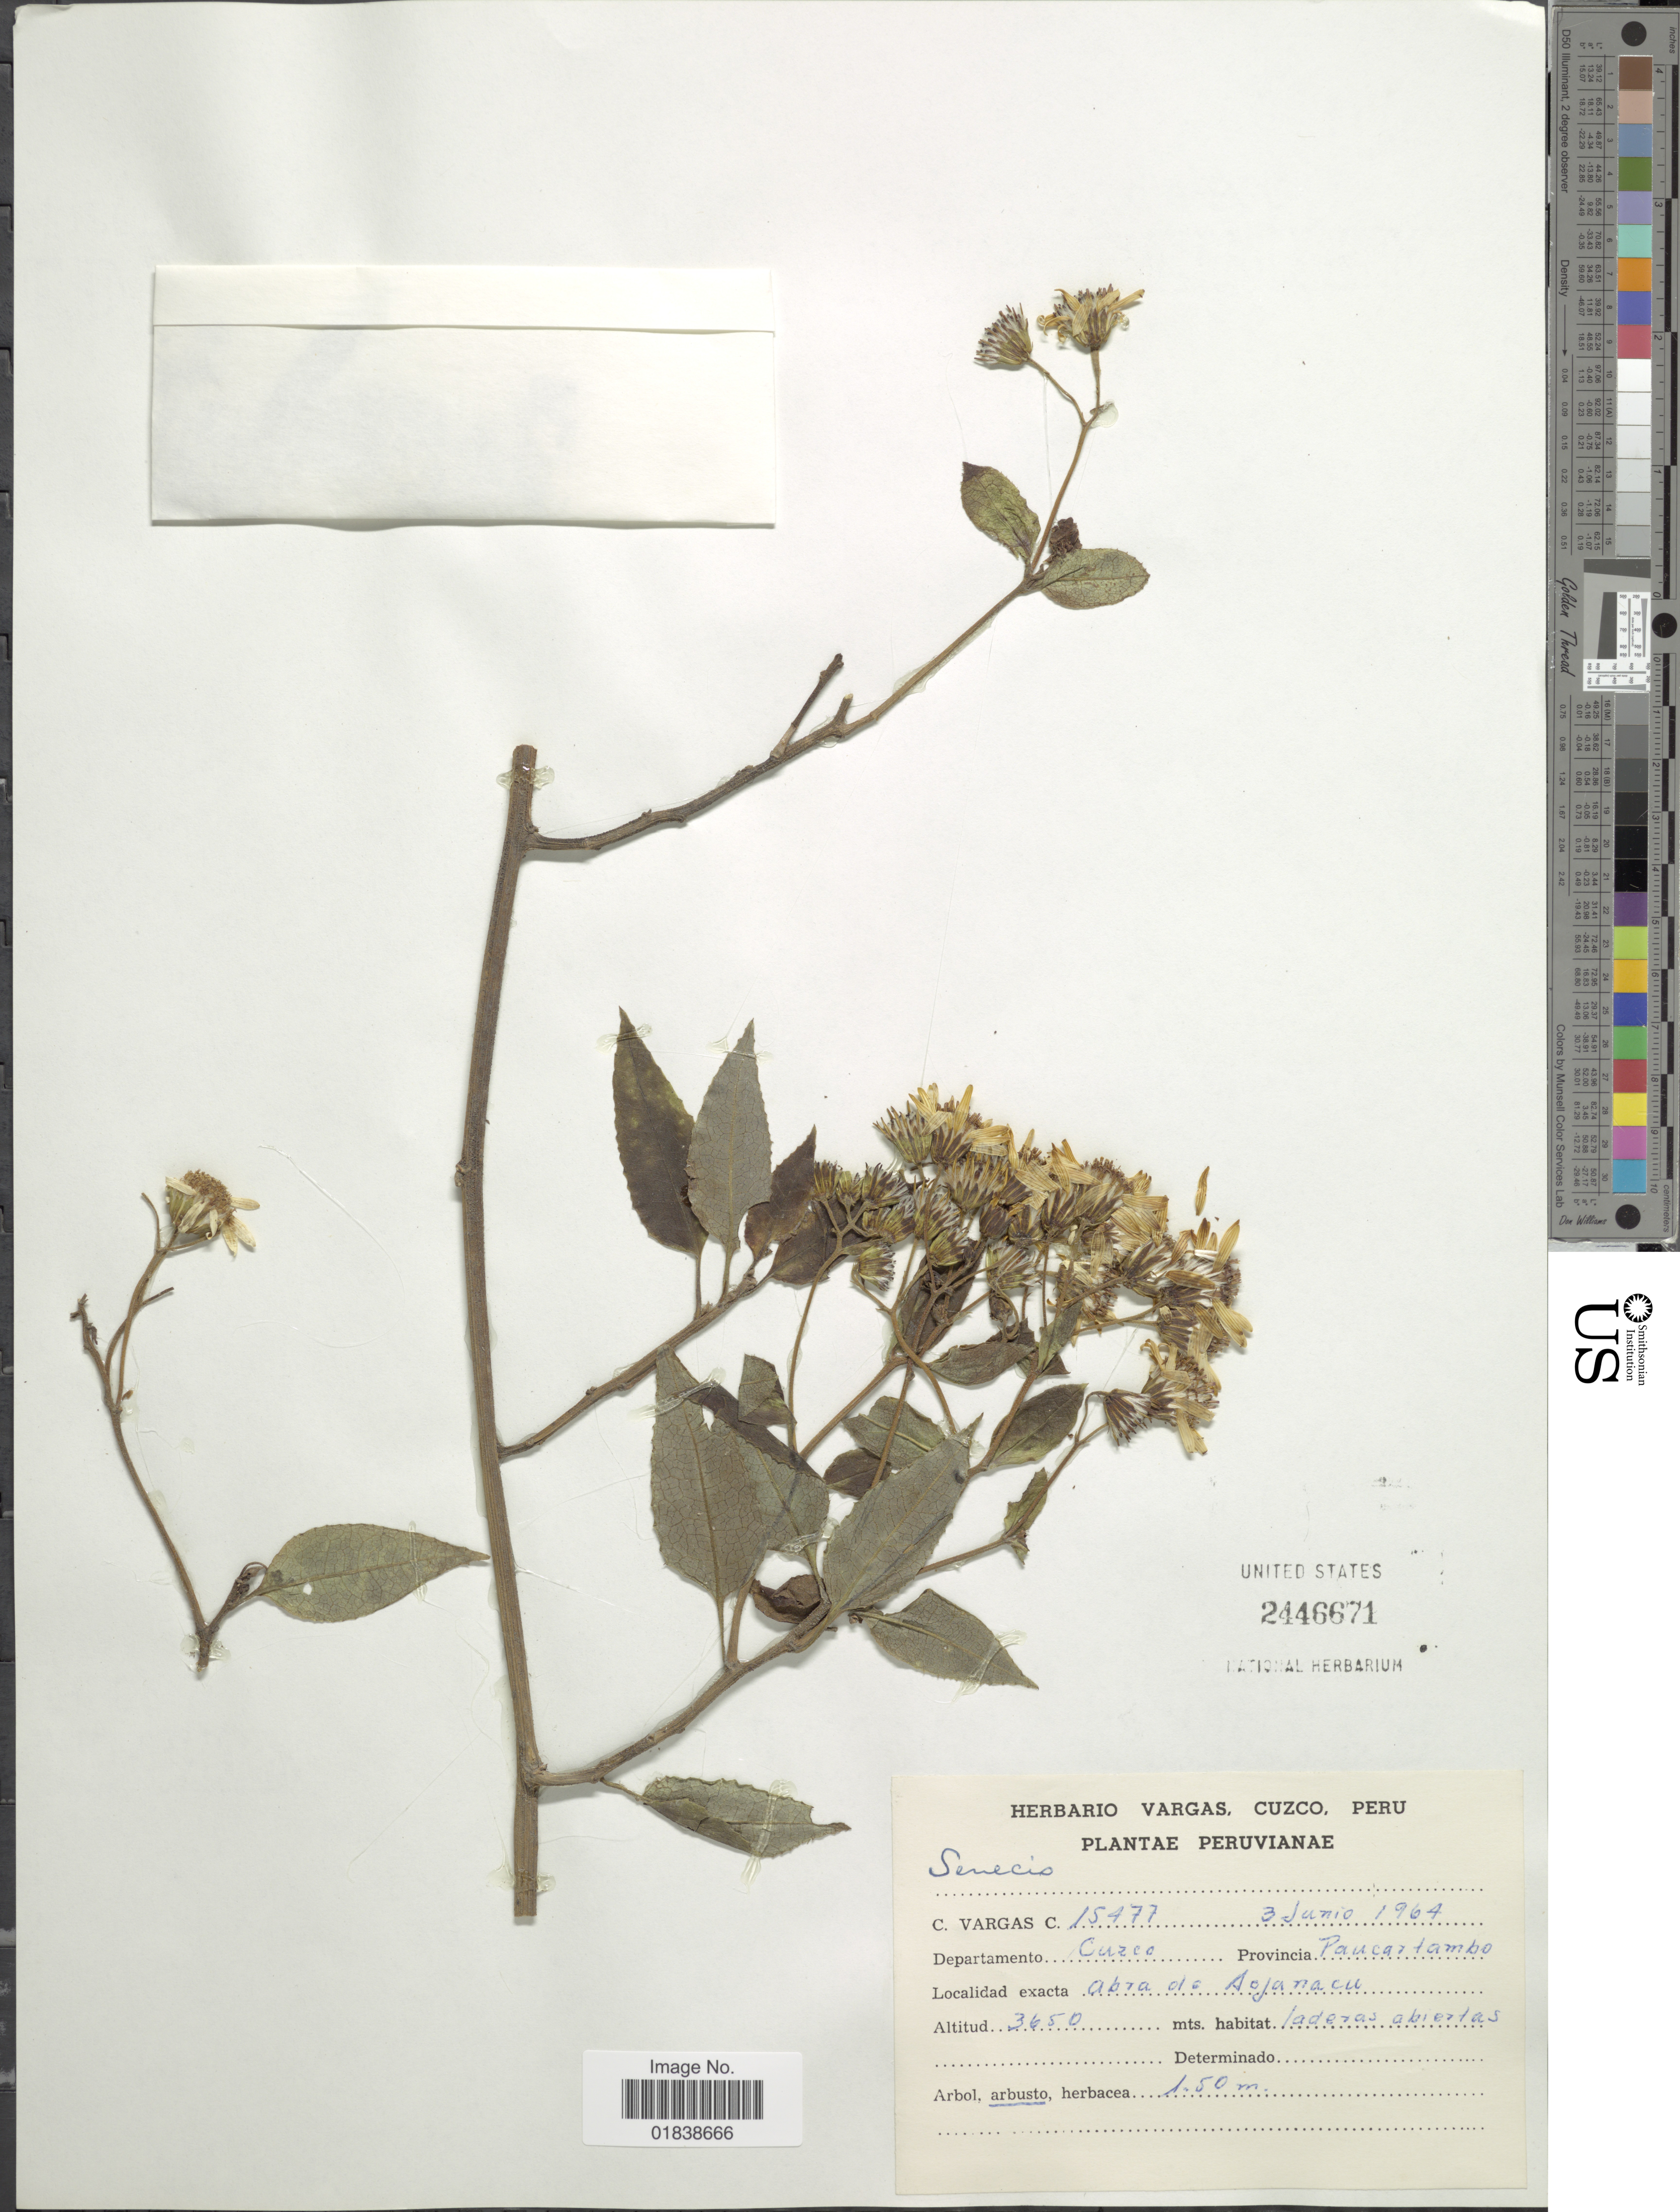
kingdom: Plantae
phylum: Tracheophyta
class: Magnoliopsida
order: Asterales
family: Asteraceae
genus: Senecio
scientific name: Senecio sp.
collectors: C. Vargas Calderón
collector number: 15477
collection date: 1964-06-03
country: Peru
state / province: Cusco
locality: Provincia Paucartambo, abra de Acjanuco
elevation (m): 3650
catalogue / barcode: US 2446671